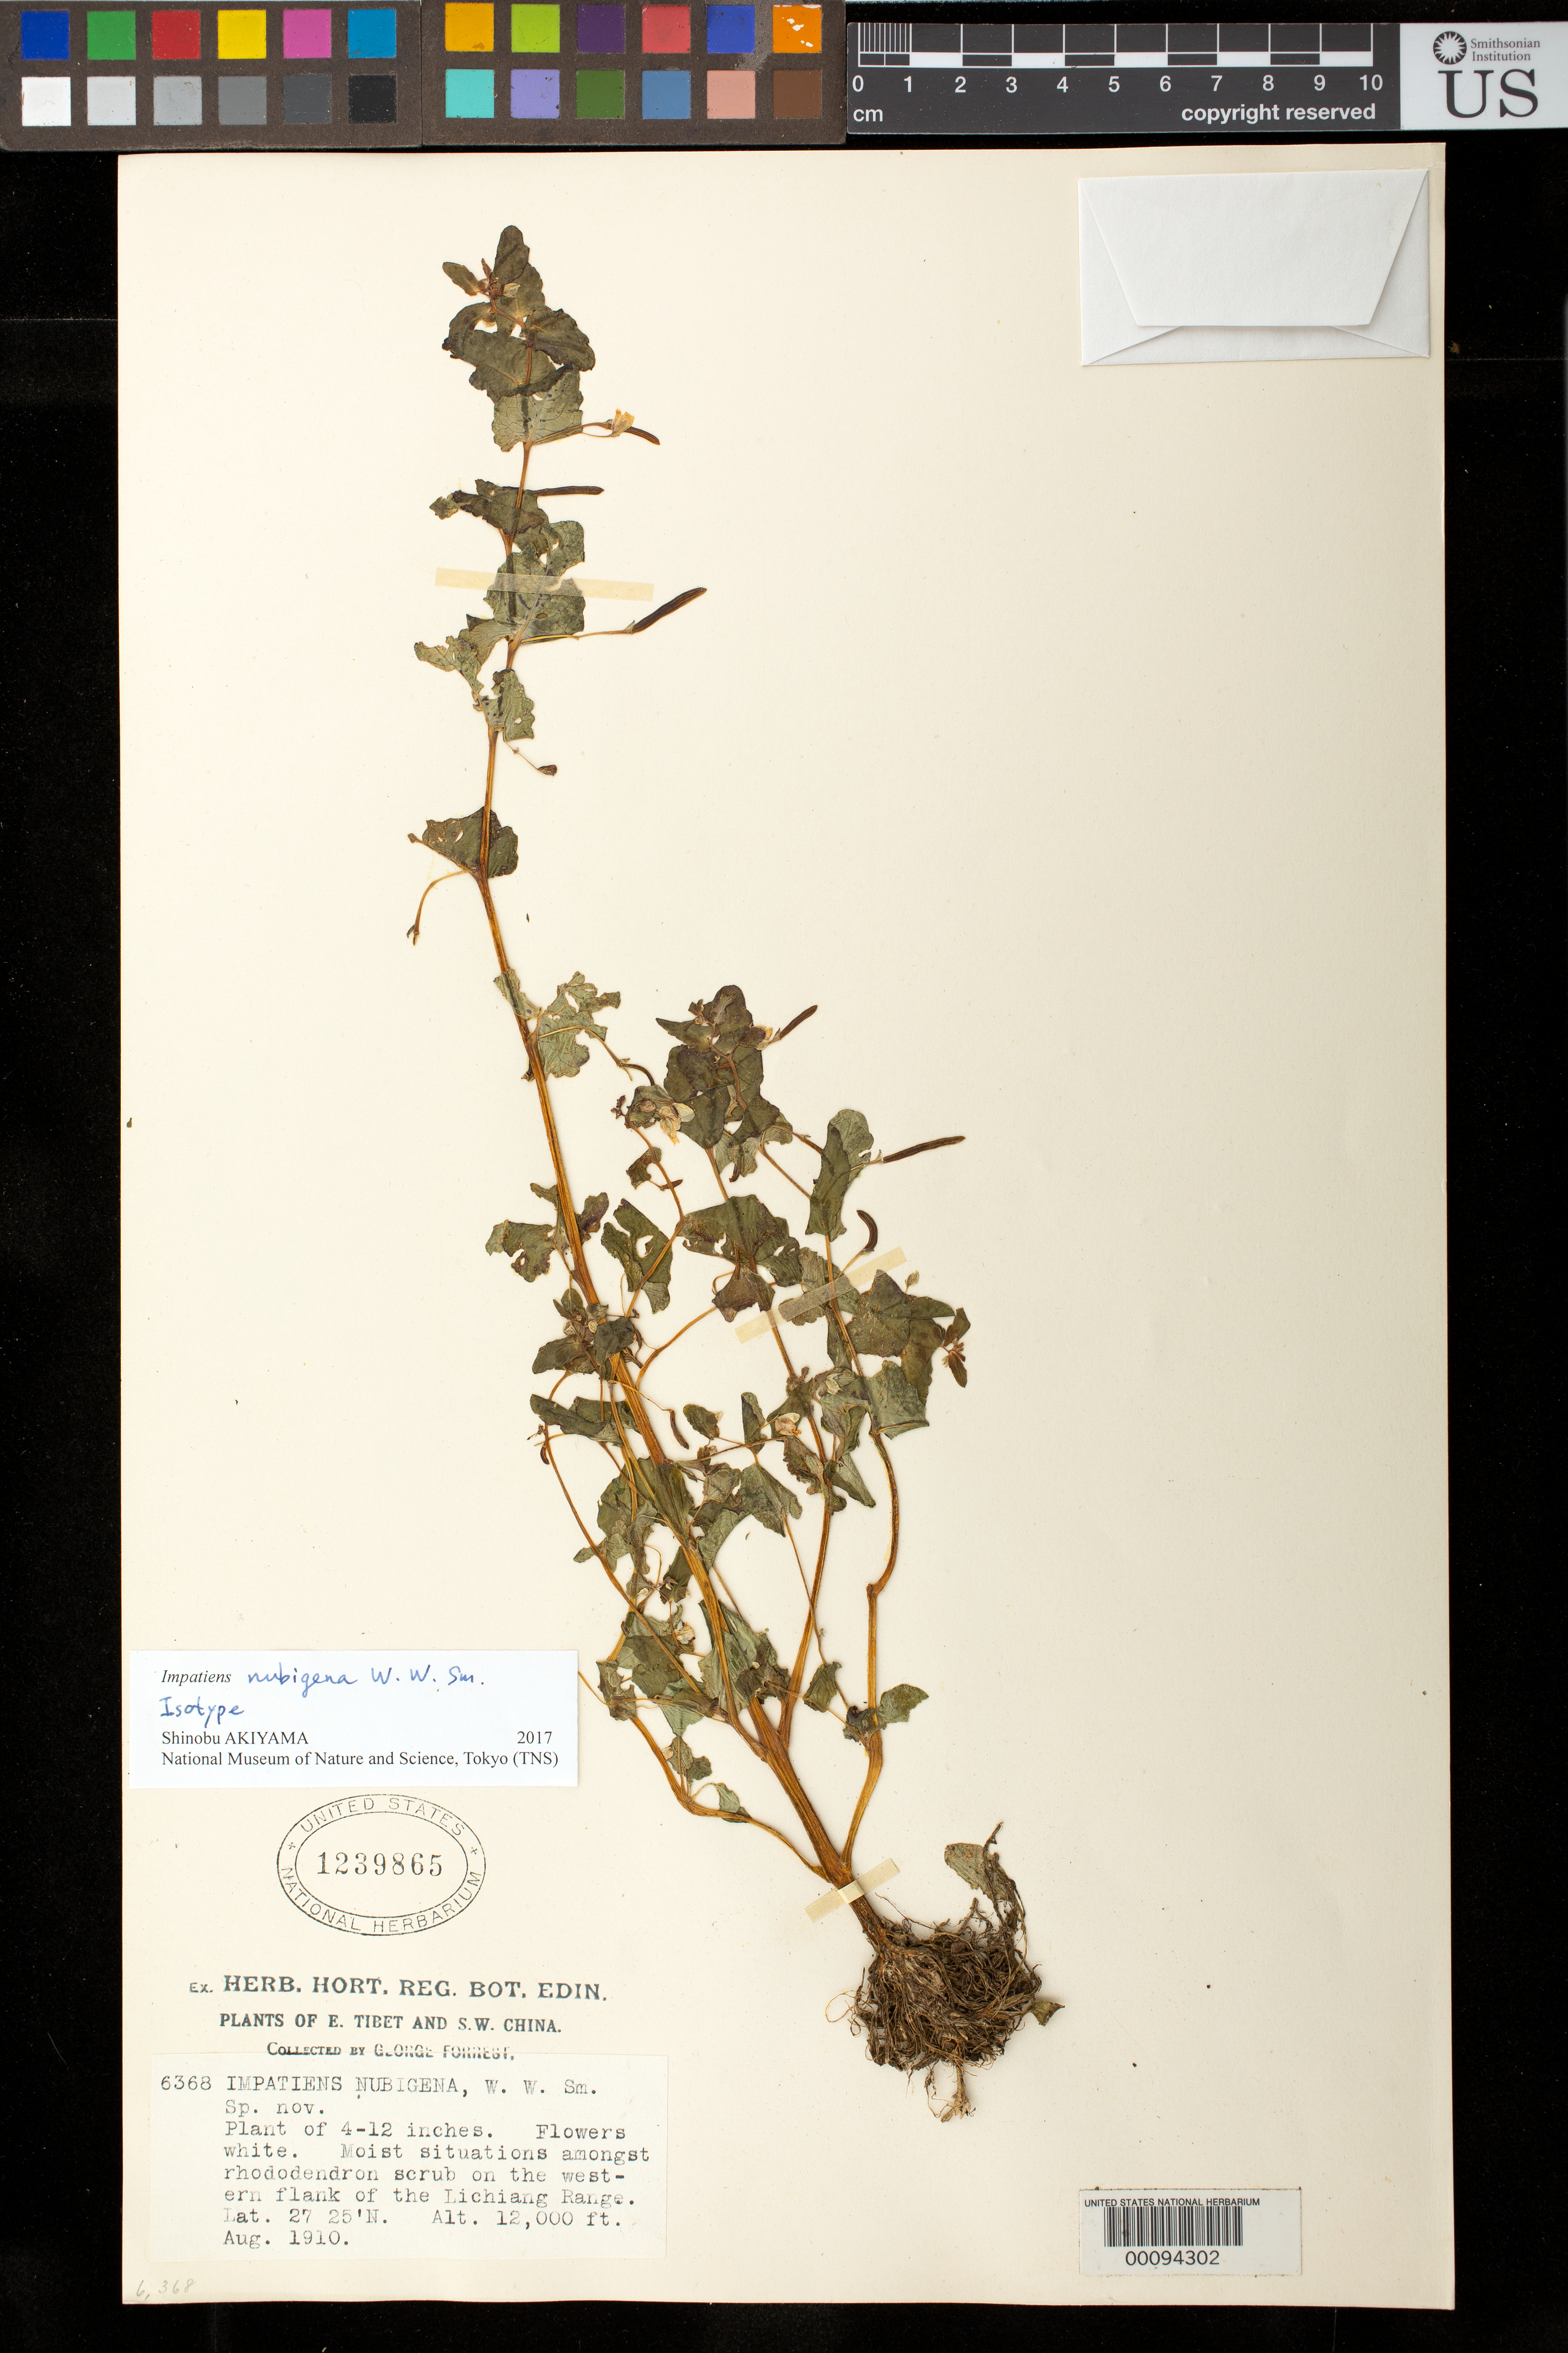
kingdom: Plantae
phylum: Tracheophyta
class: Magnoliopsida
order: Ericales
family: Balsaminaceae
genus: Impatiens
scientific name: Impatiens nubigena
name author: W.W. Sm.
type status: Isotype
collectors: G. Forrest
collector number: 6368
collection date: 1910-08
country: China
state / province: Yunnan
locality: Western flank of Lichiang Range. (lat/long recorded as: lat=27:25:0:N long=:::)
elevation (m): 3658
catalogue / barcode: US 1239865